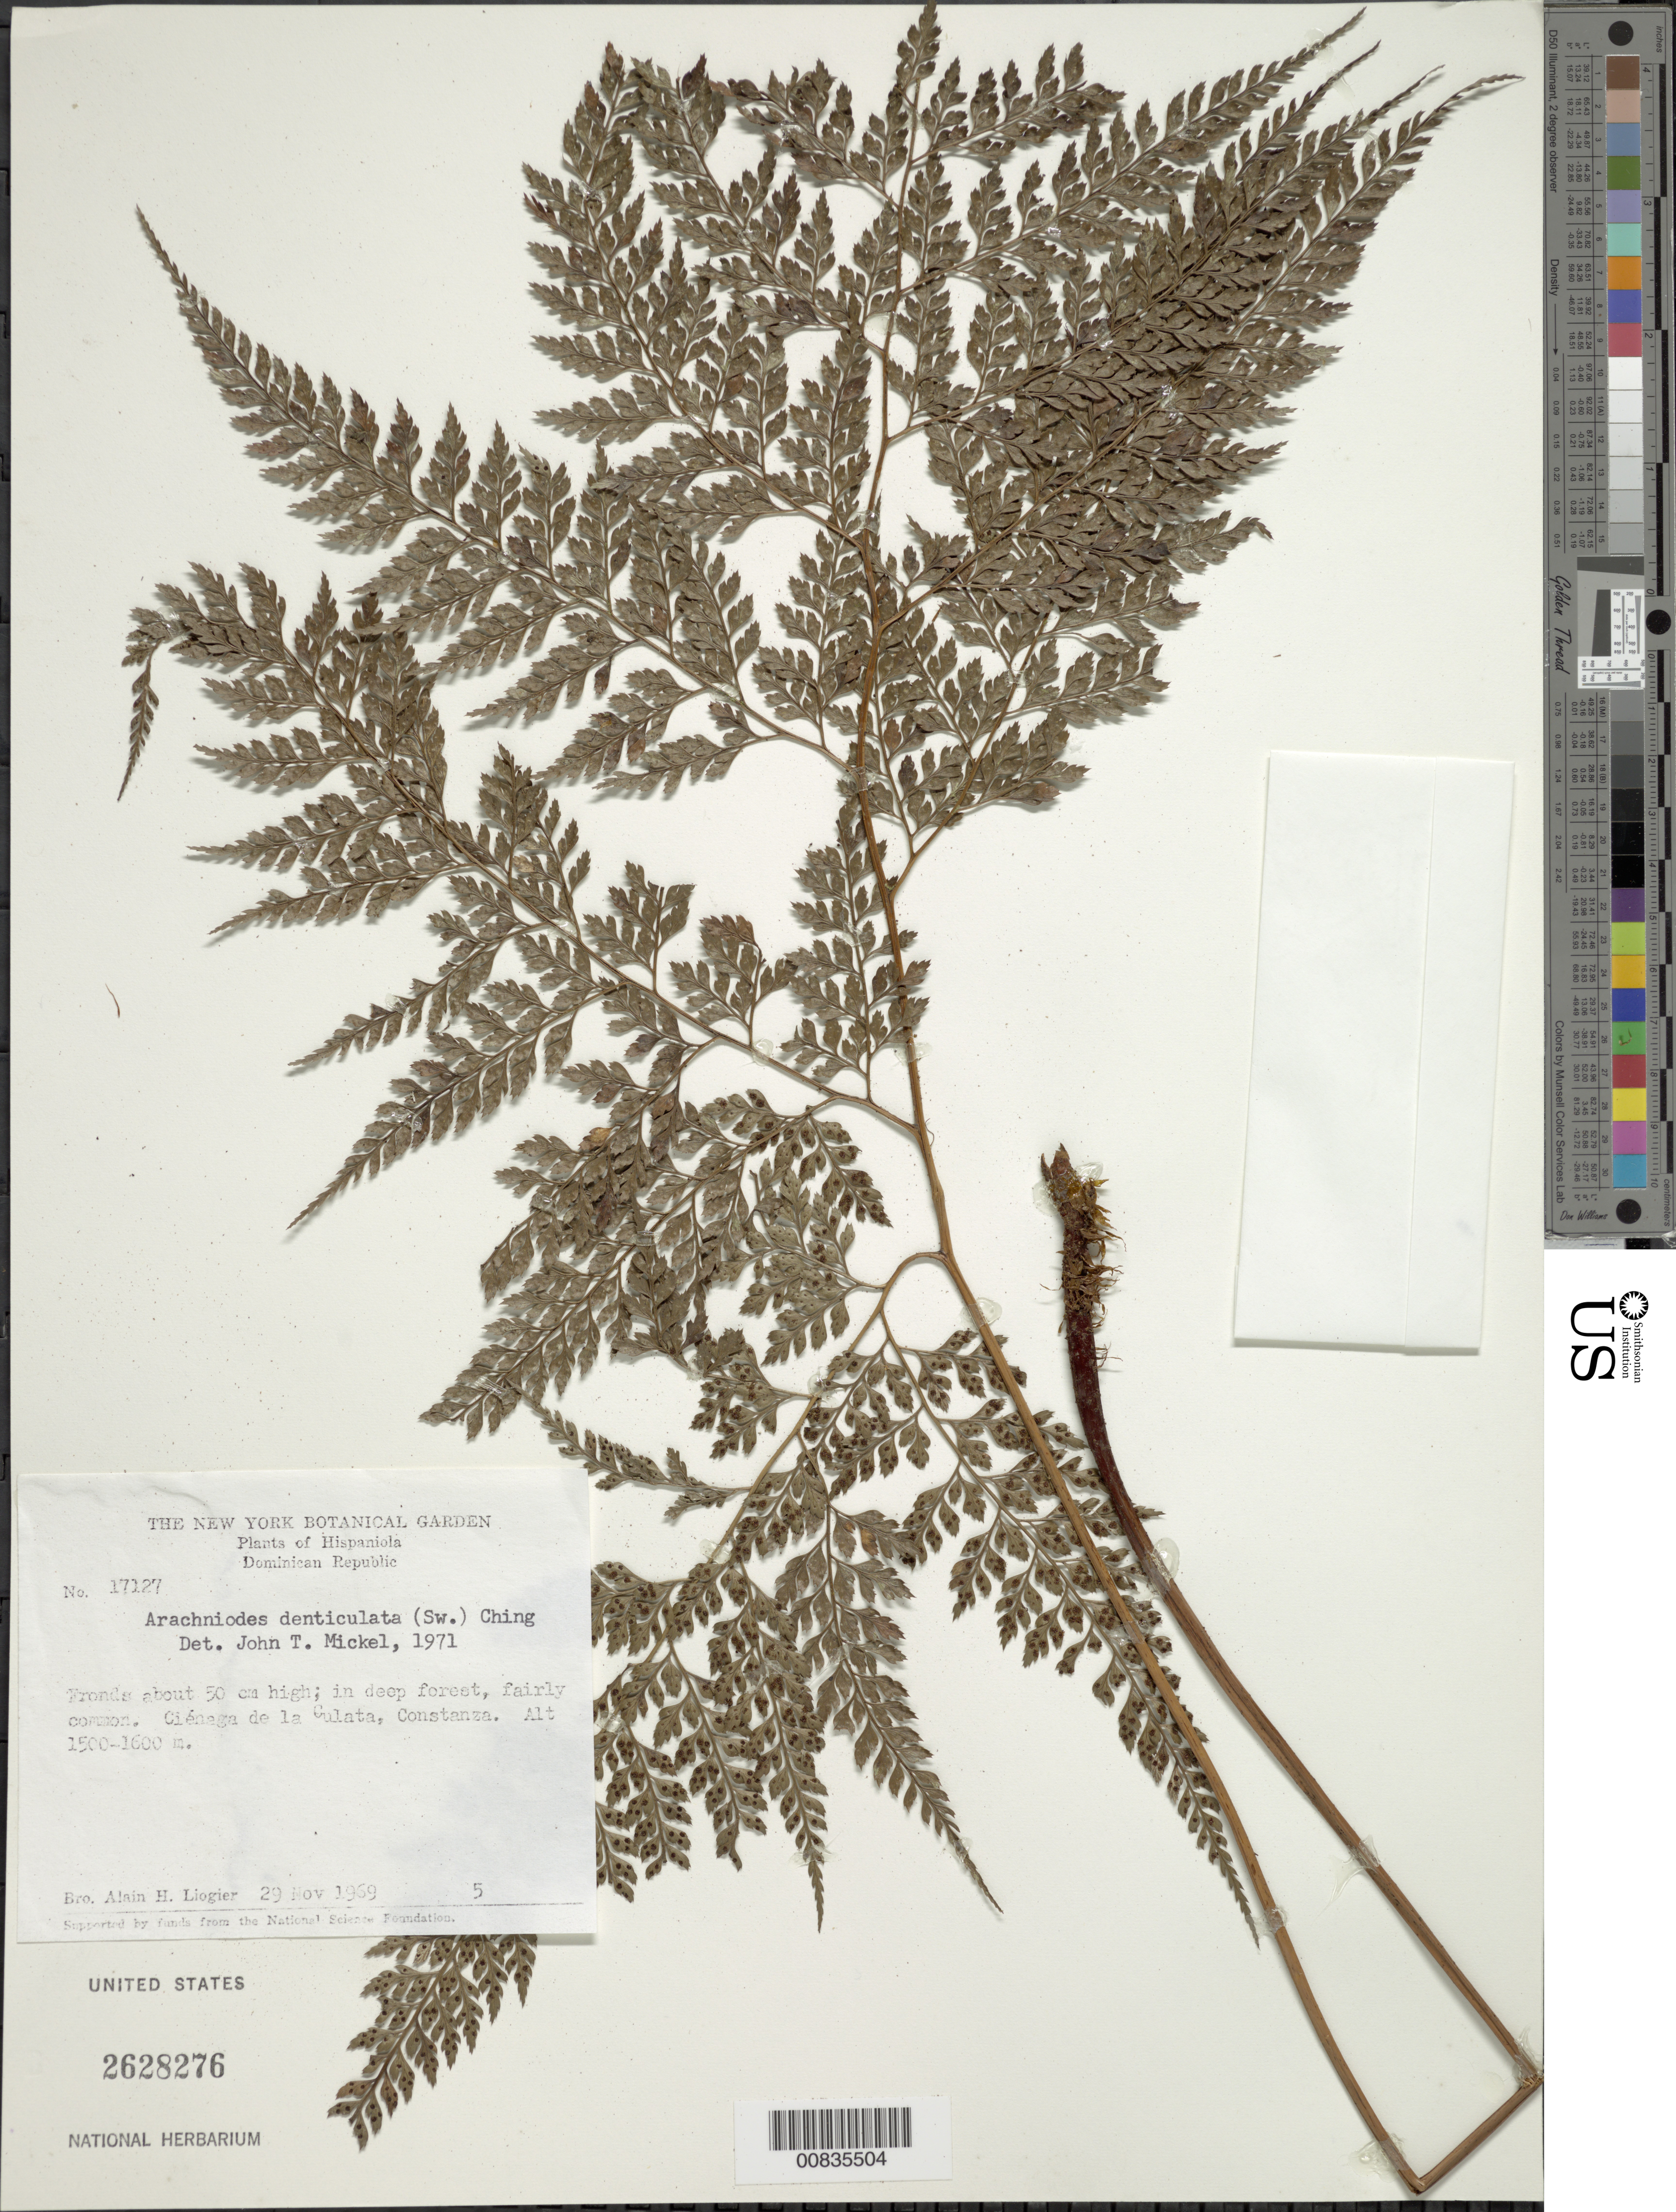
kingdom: Plantae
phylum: Tracheophyta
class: Polypodiopsida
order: Polypodiales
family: Dryopteridaceae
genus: Arachniodes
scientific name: Arachniodes denticulata var. denticulata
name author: (Sw.) Ching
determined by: Mickel, J. T., (NY), New York Botanical Garden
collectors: A. H. Liogier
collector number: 17127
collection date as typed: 29 Nov 1969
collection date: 1969-11-29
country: Dominican Republic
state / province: La Vega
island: Hispaniola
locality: Ciénaga de la Culata, Constanza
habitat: Deep forest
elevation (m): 1500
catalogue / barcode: US 2628276